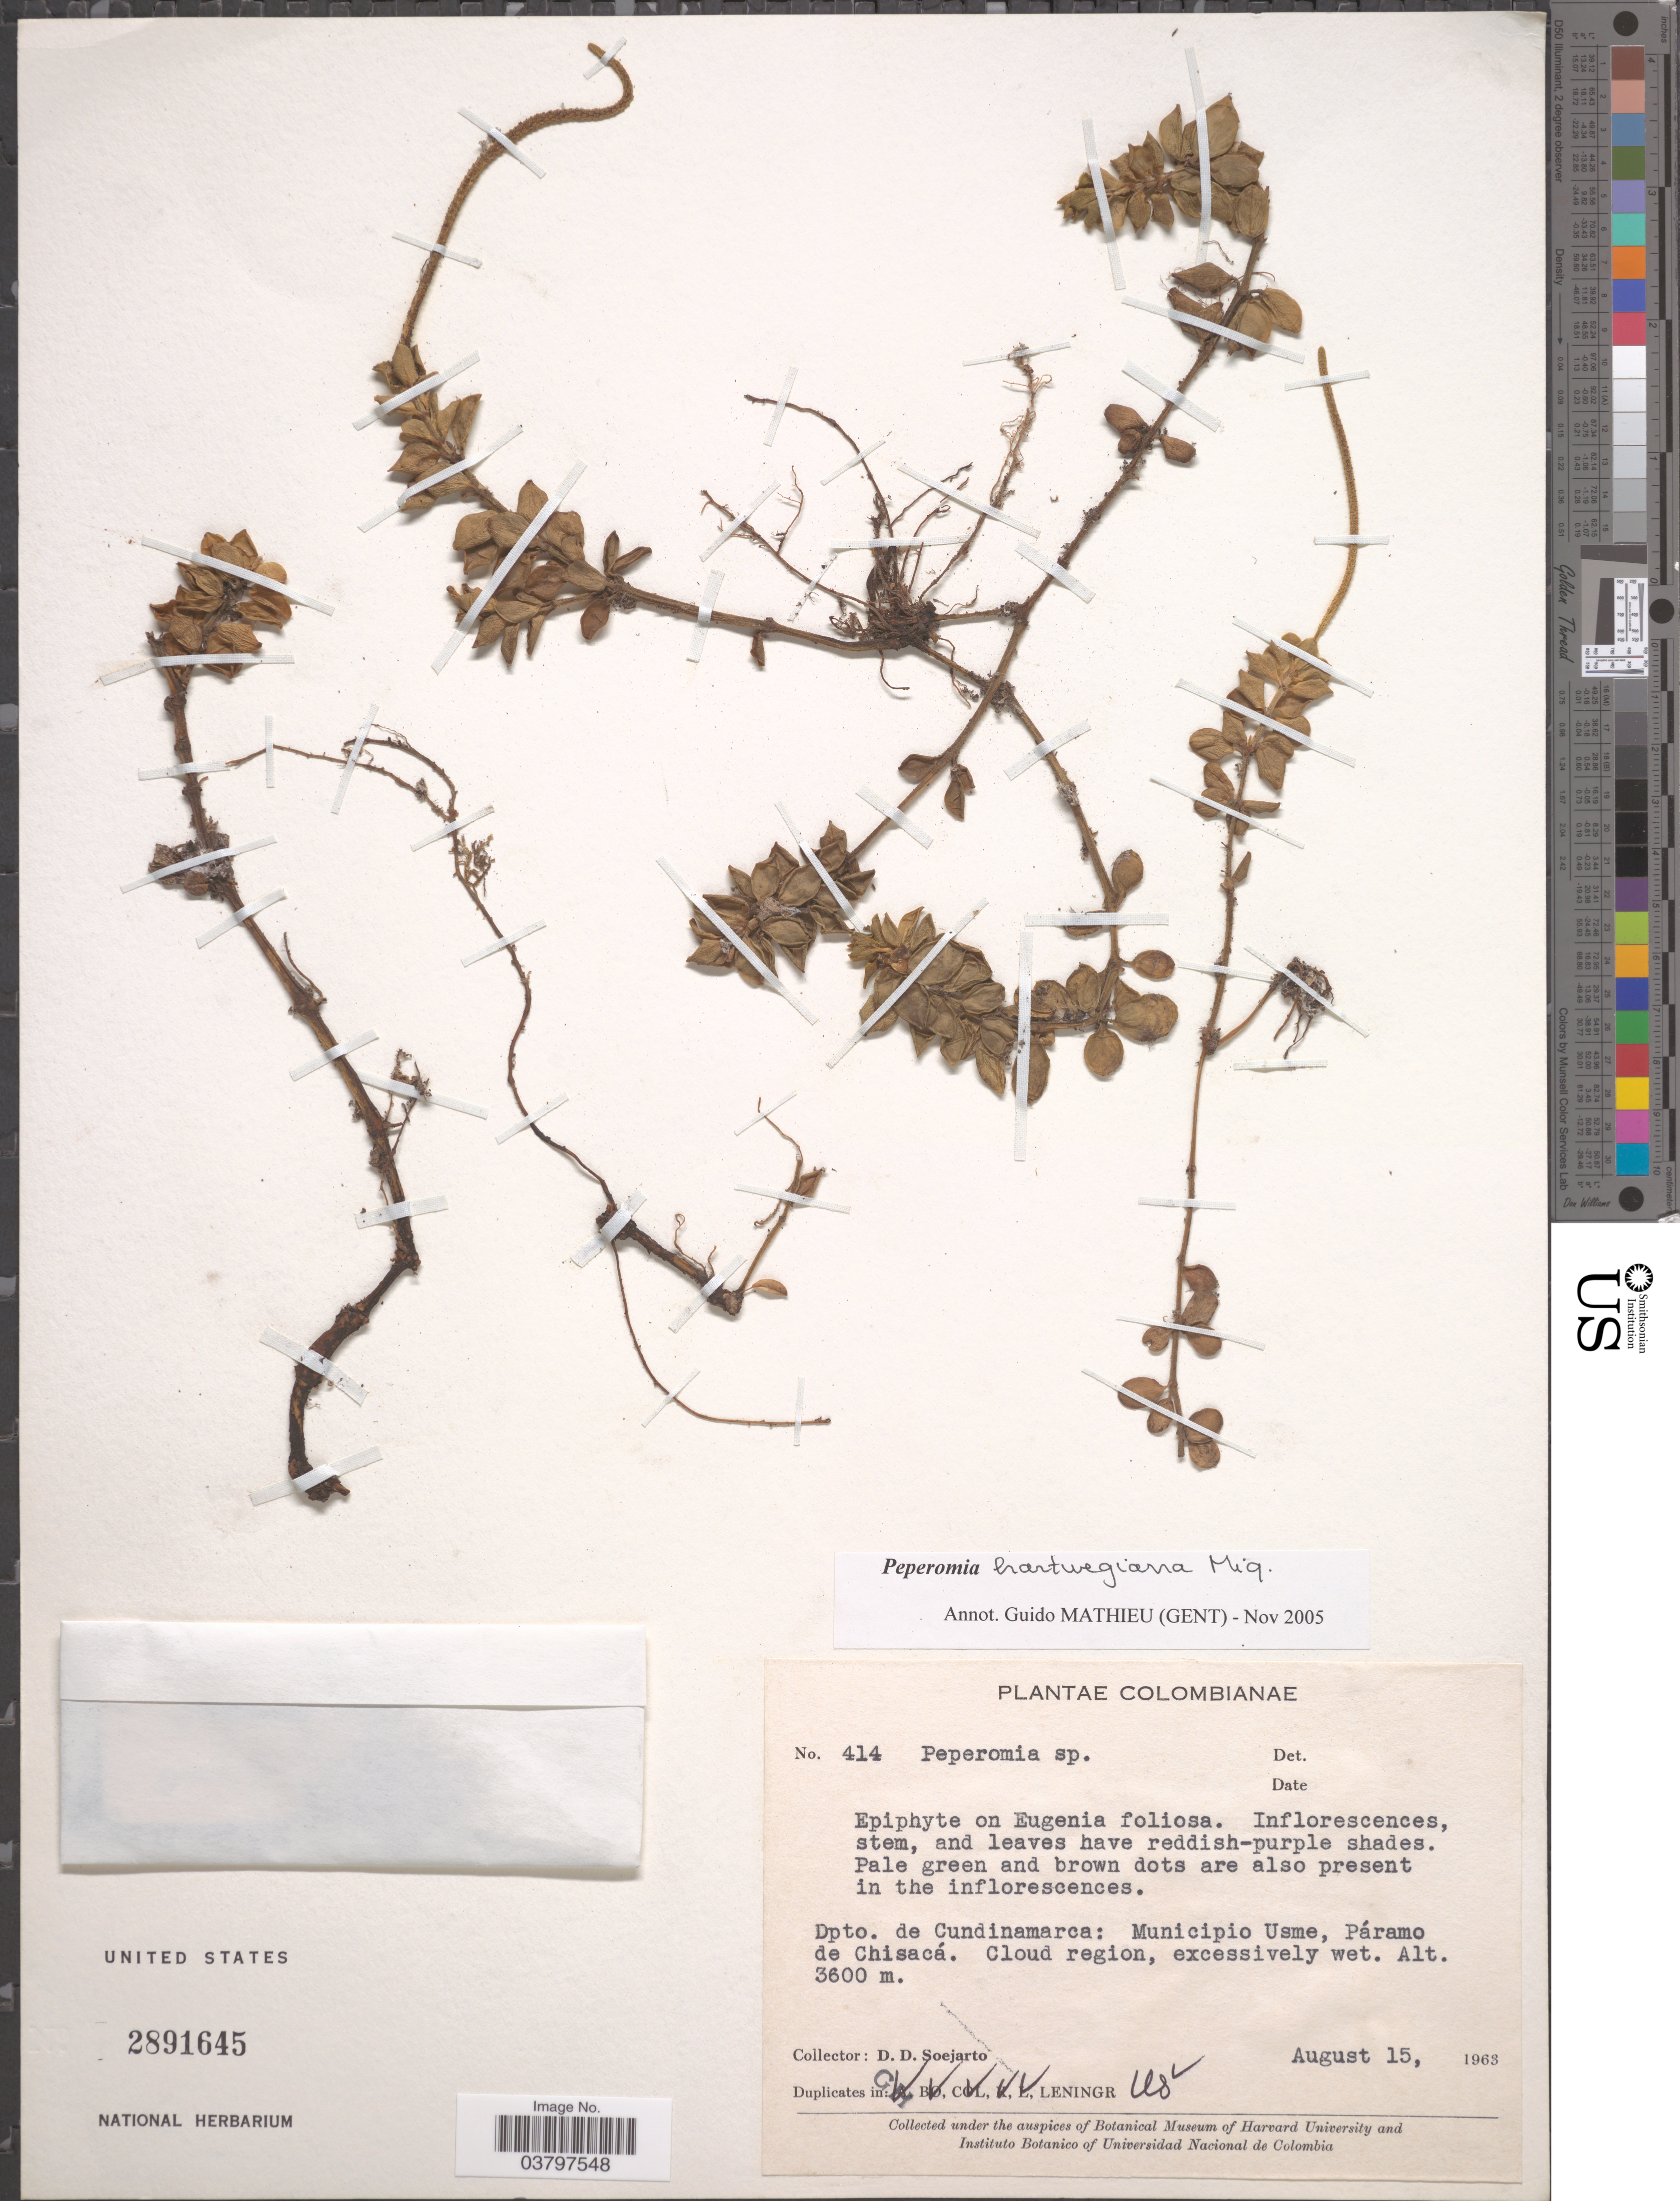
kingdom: Plantae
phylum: Tracheophyta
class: Magnoliopsida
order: Piperales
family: Piperaceae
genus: Peperomia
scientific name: Peperomia hartwegiana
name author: Miq.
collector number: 414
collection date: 1963-08-15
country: Colombia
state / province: Cundinamarca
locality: Dpto. de Cundinamarca: Municipio Usme, Páramo de Chisacá.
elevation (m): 3600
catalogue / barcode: US 2891645